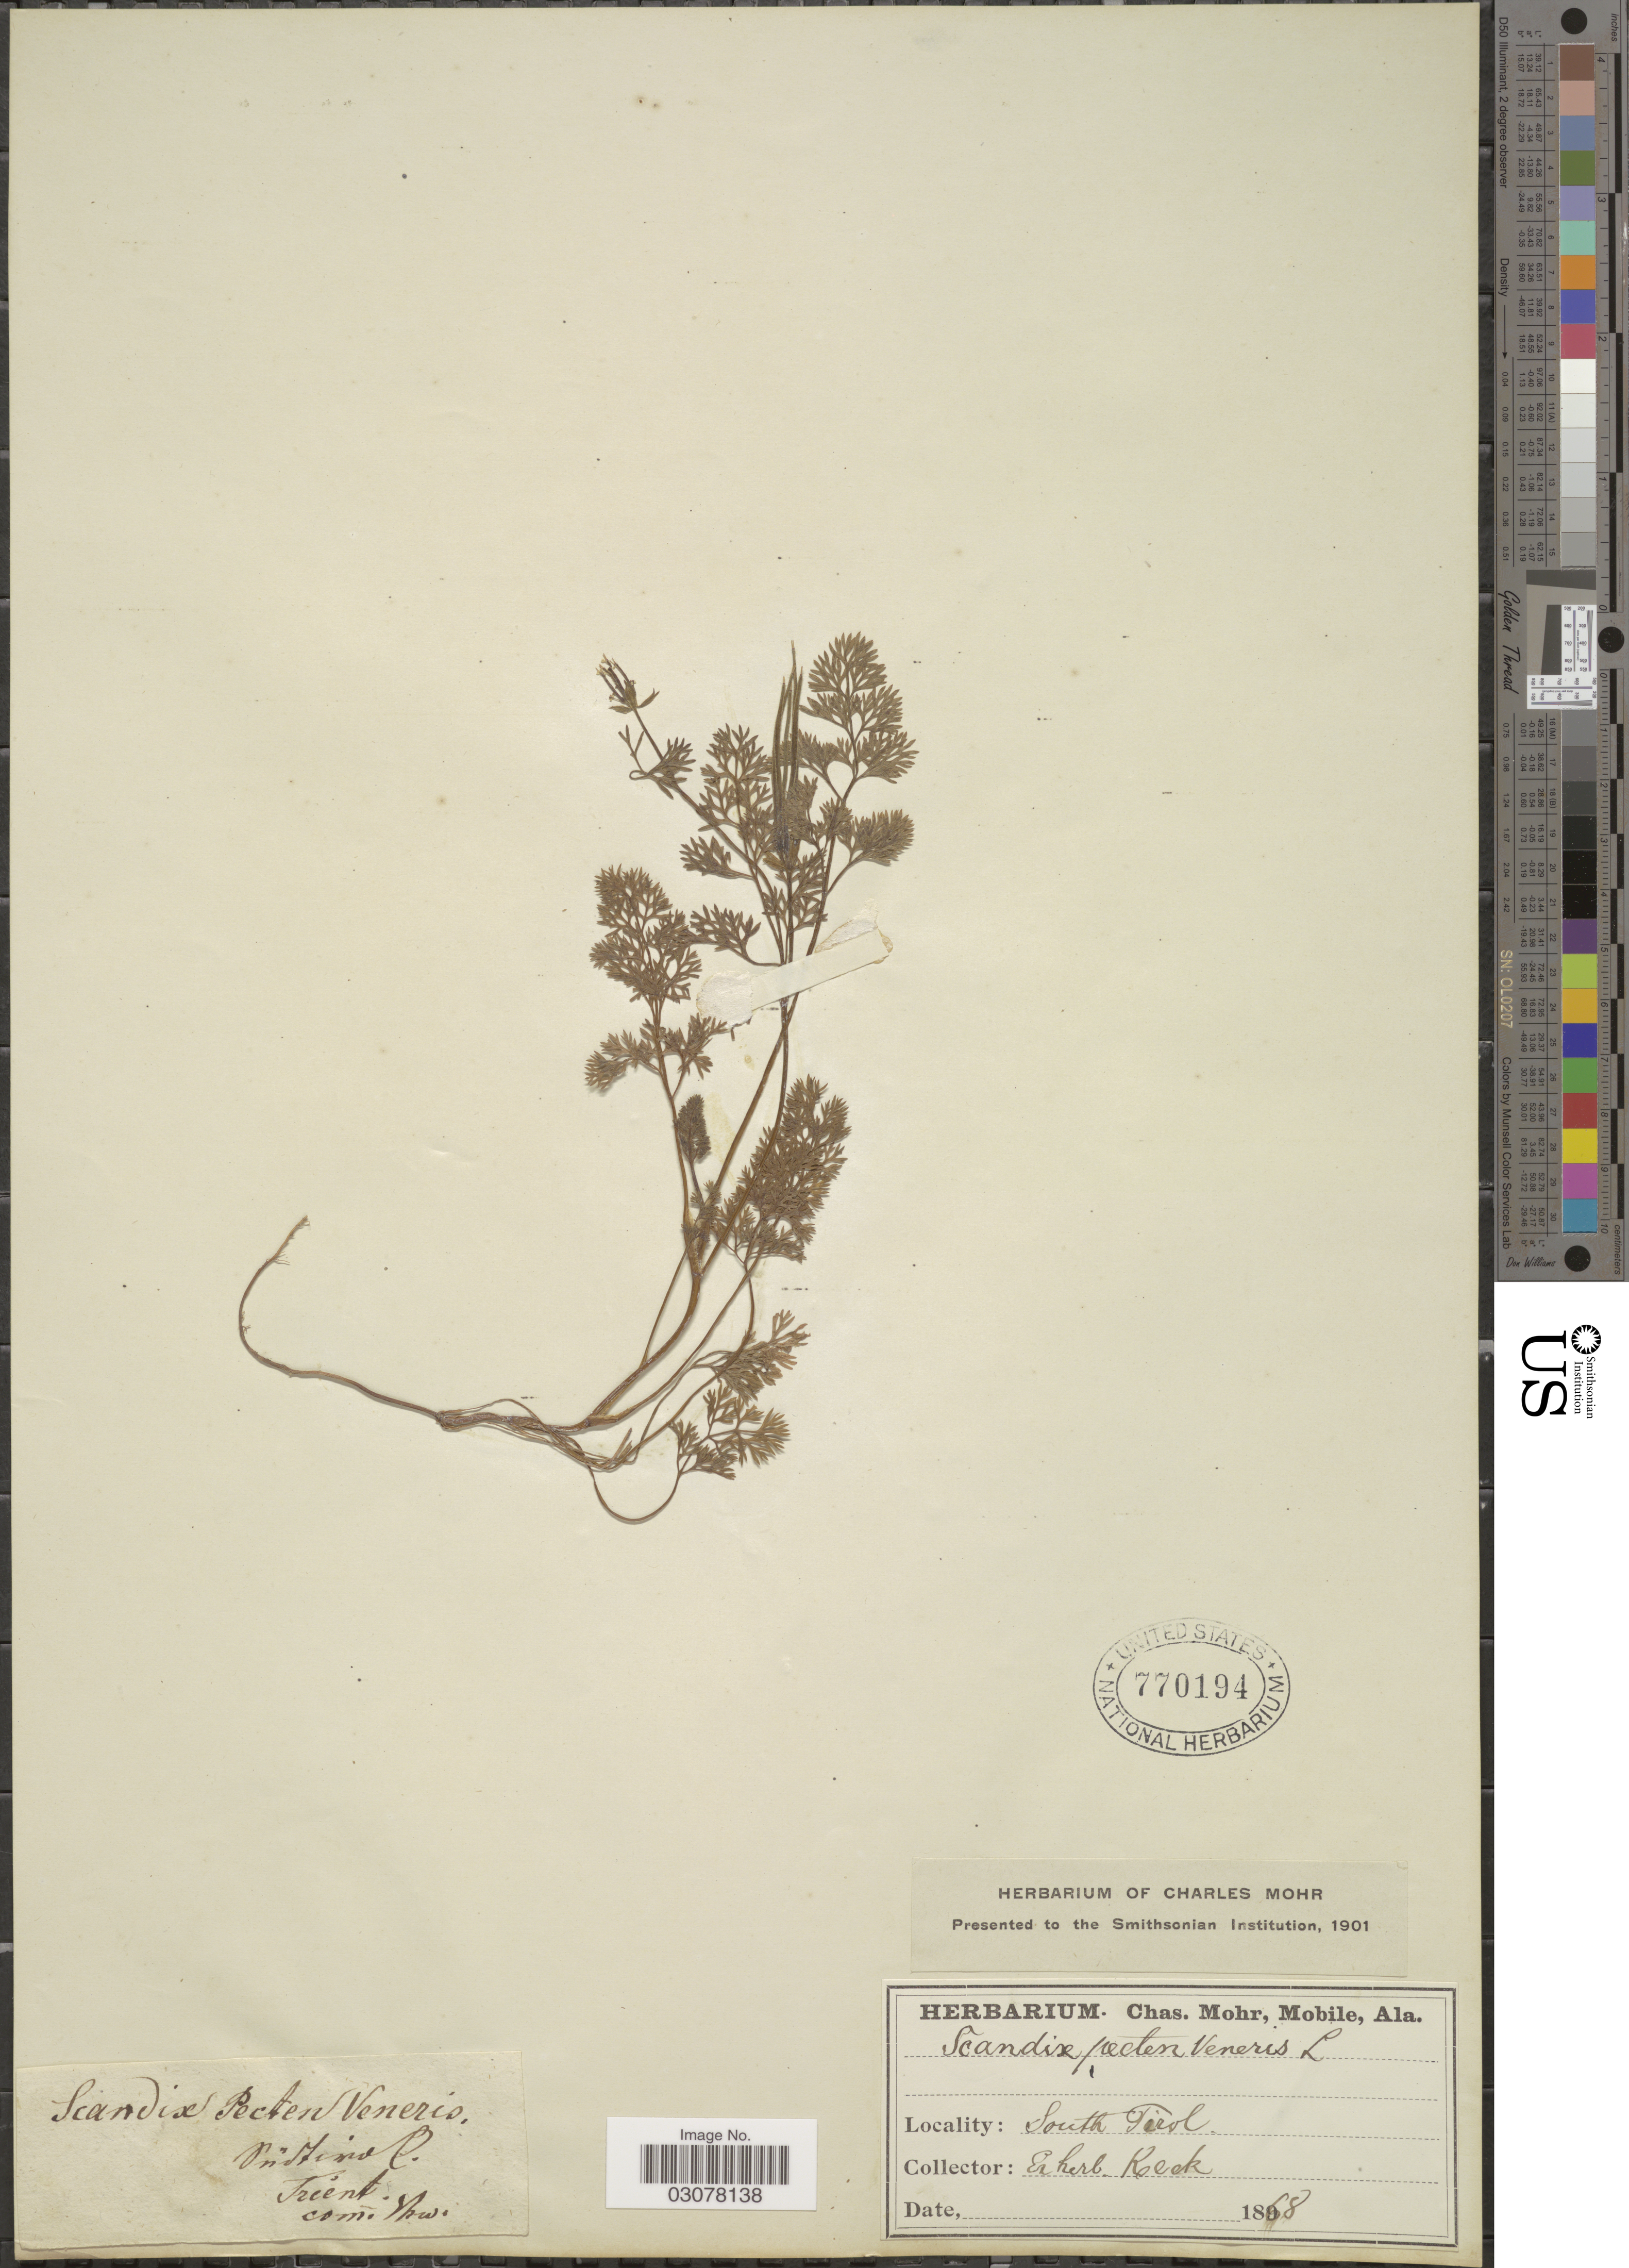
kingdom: Plantae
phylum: Tracheophyta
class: Magnoliopsida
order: Apiales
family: Apiaceae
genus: Scandix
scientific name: Scandix pecten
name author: Scop.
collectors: Ex Herb. Keck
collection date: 1868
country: Italy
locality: South Tirol. Süd Tirol. Trient.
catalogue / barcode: US 770194